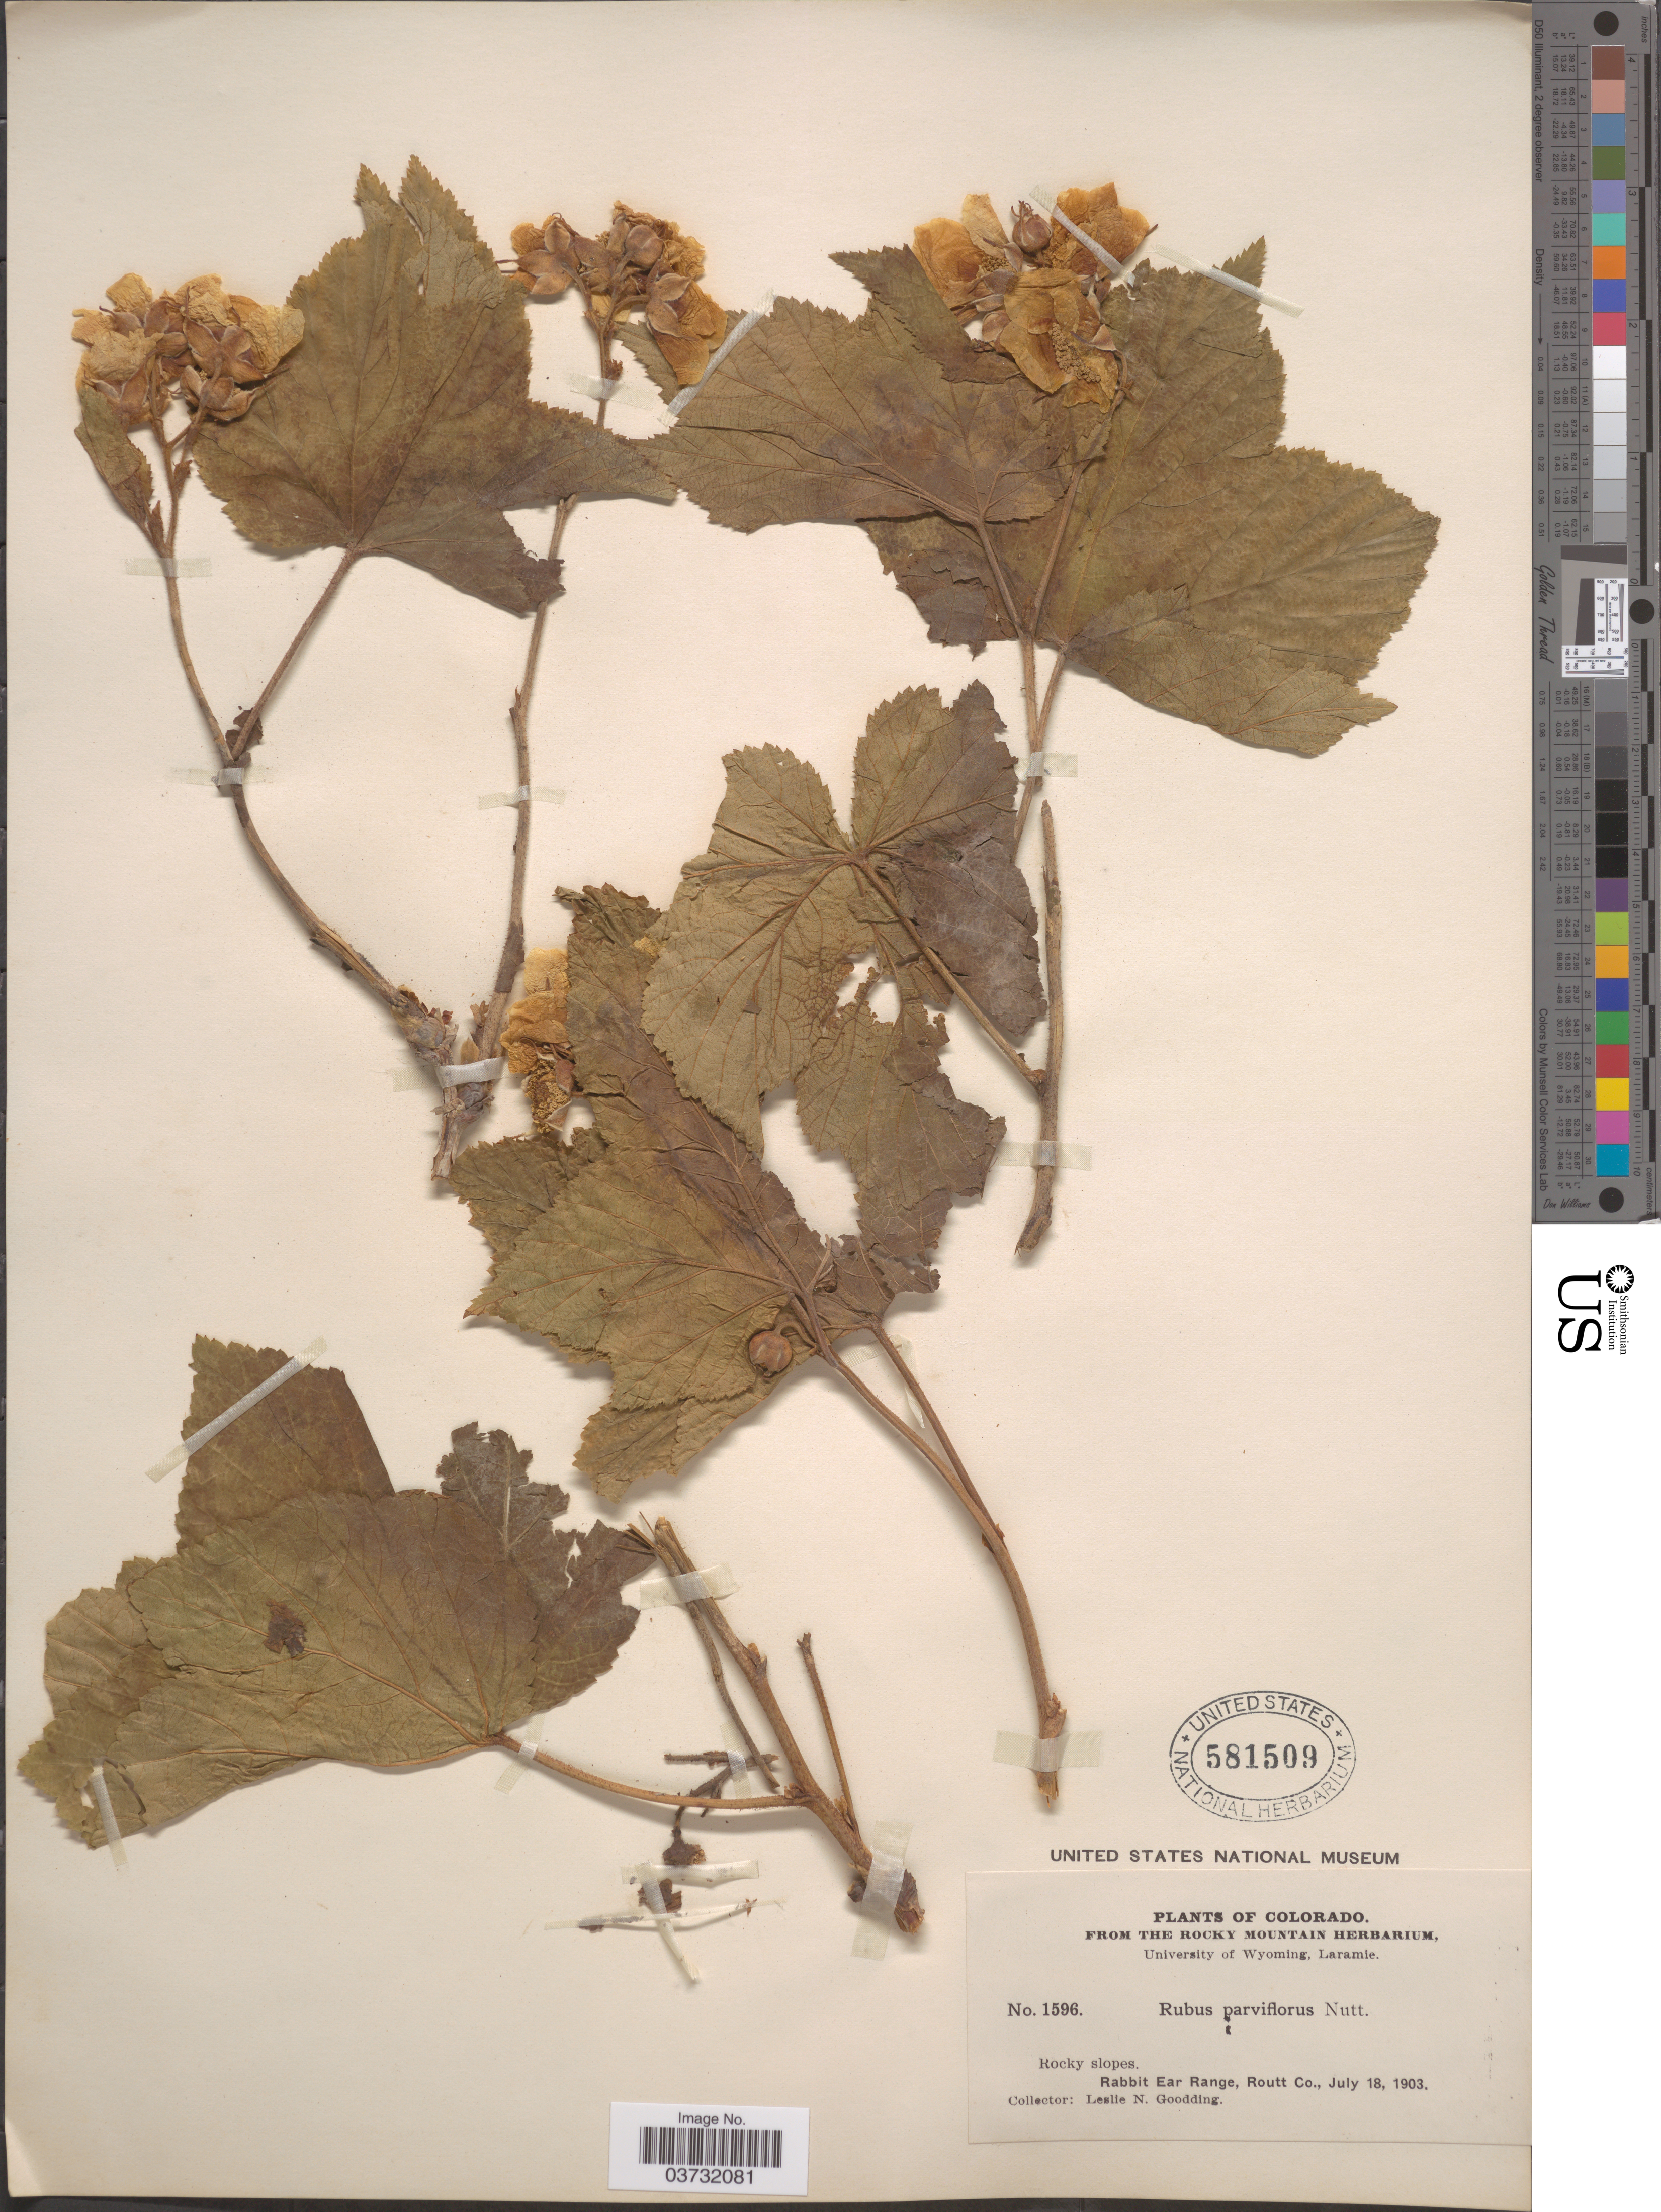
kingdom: Plantae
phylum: Tracheophyta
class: Magnoliopsida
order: Rosales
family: Rosaceae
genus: Rubus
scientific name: Rubus parviflorus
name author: Nutt.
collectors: L. N. Goodding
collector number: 1596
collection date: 1903-07-18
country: United States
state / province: Colorado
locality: Rabbit Ear Range, Routt Co.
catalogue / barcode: US 581509